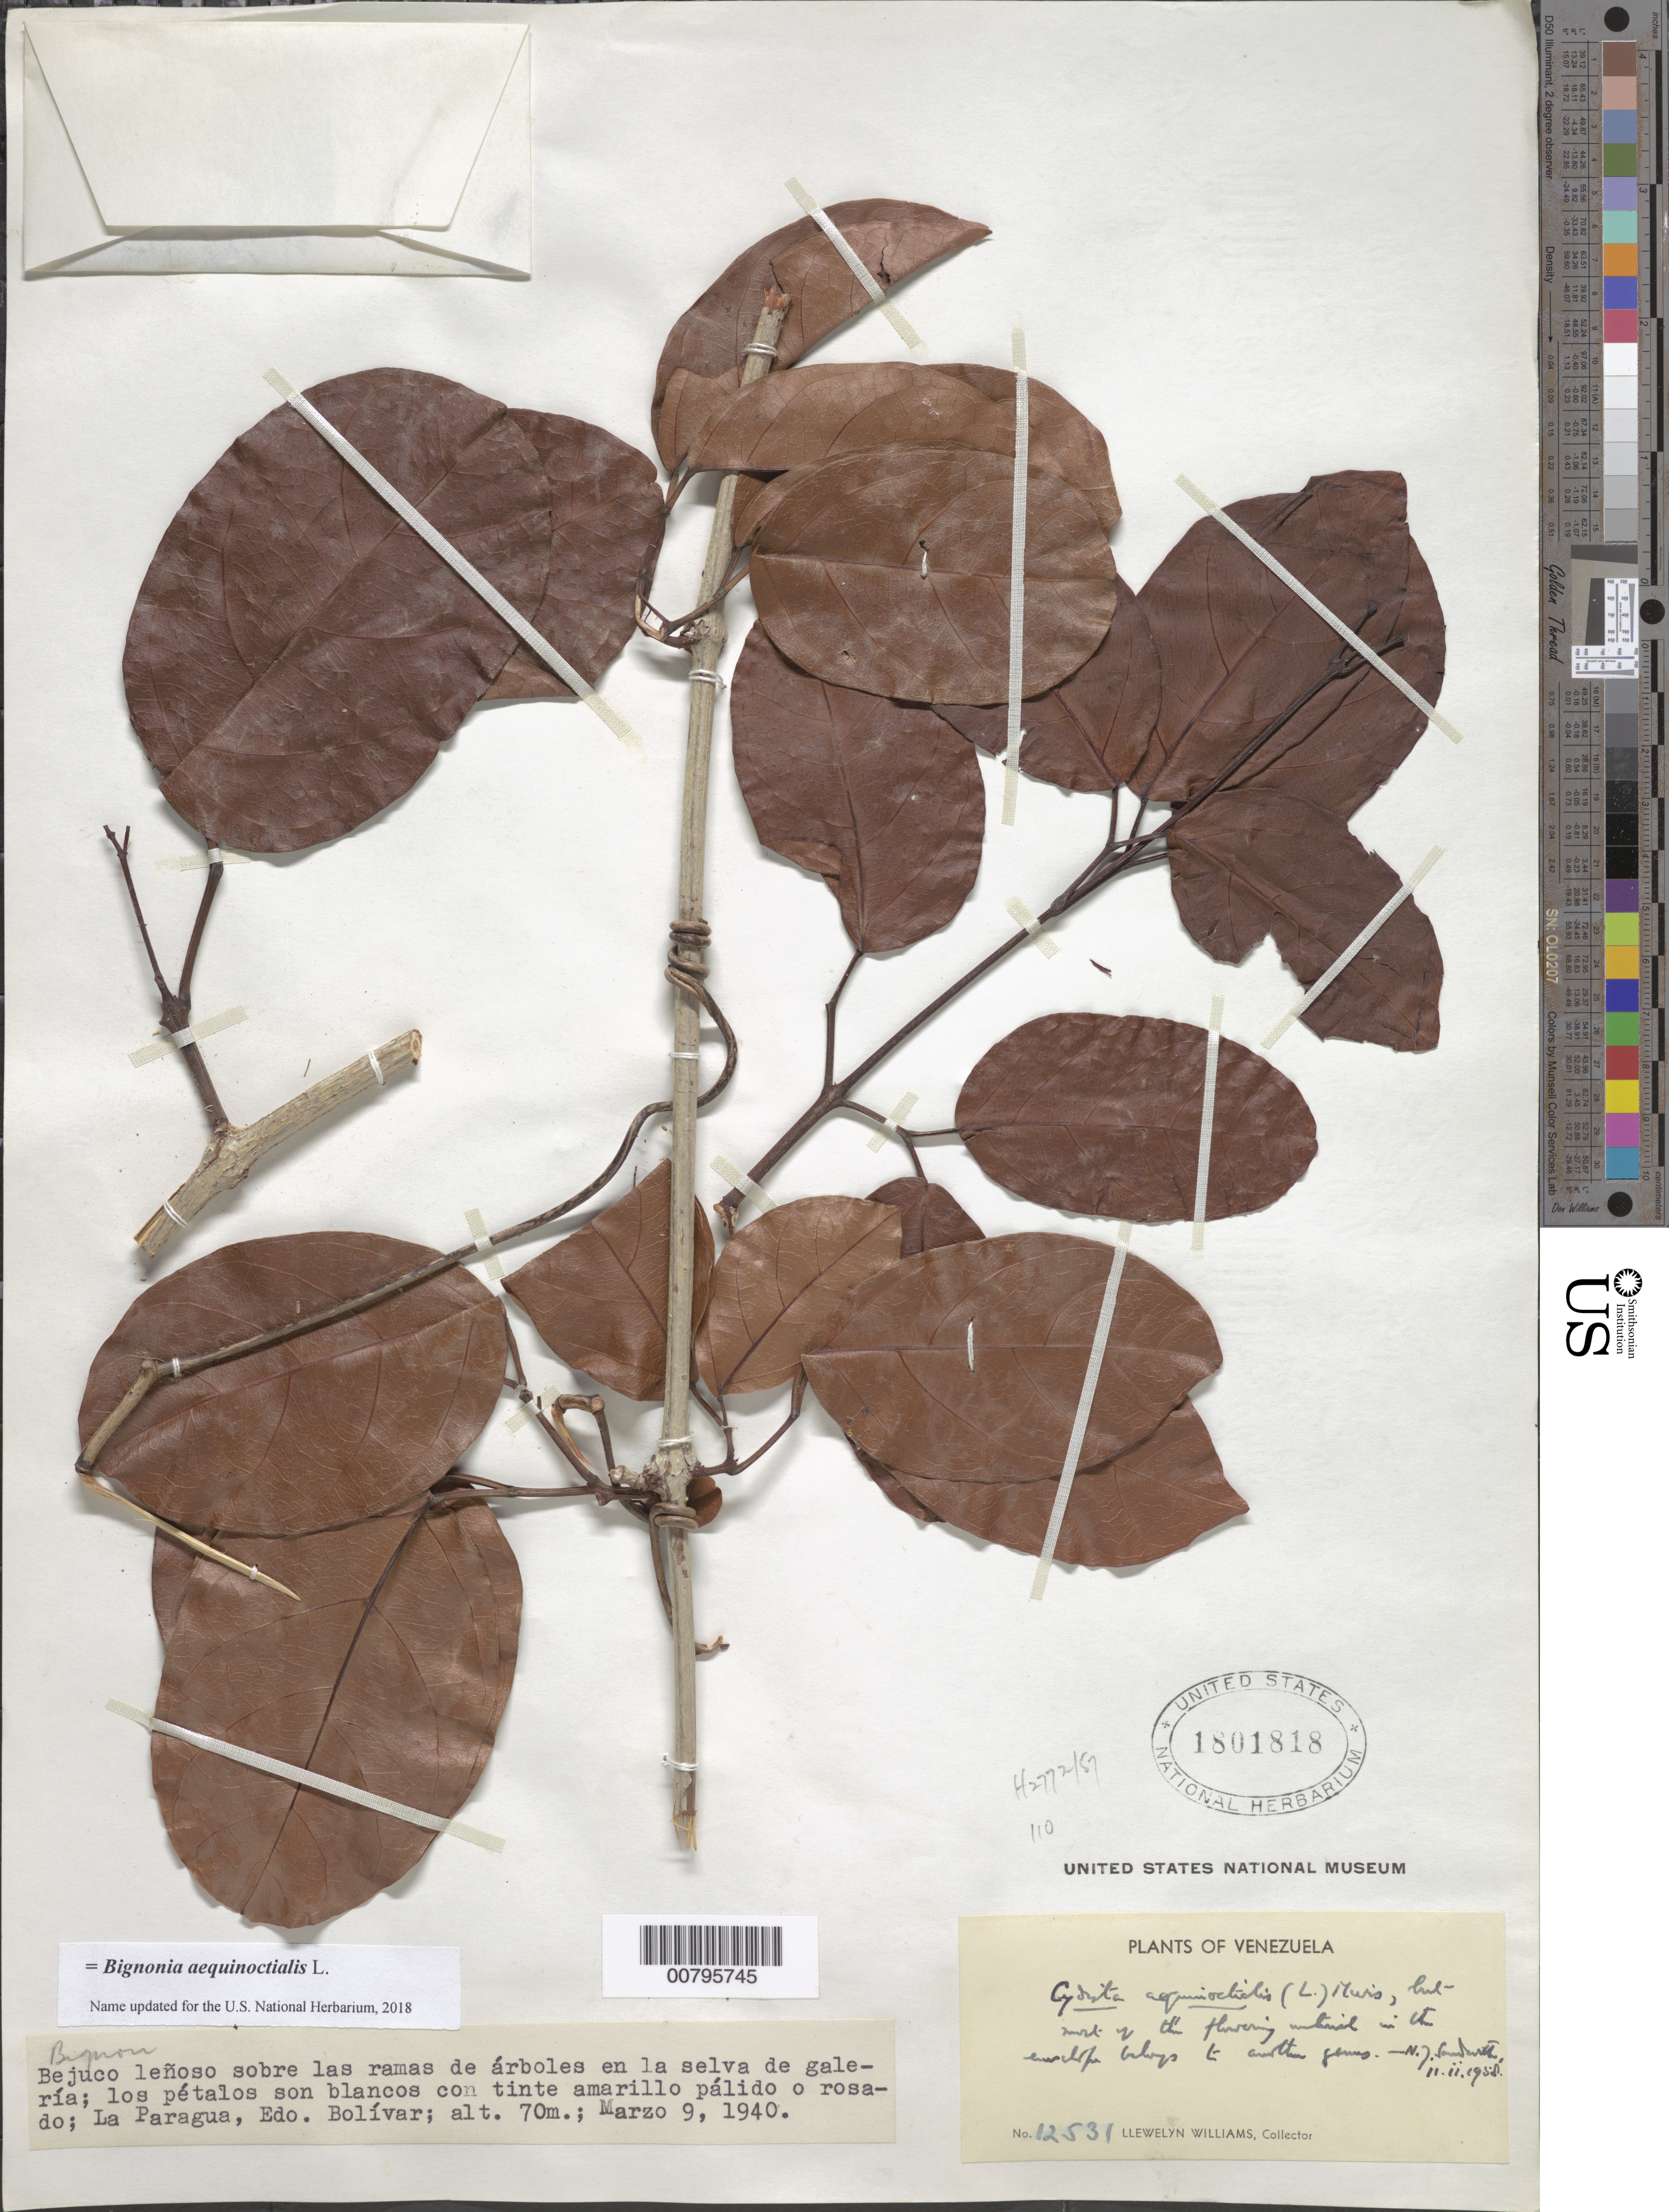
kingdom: Plantae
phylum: Tracheophyta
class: Magnoliopsida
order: Lamiales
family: Bignoniaceae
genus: Bignonia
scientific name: Bignonia aequinoctialis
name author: L.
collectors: Ll. Williams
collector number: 12531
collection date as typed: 9-Mar-40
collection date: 1940-03-09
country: Venezuela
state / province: Bolívar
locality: La Paragua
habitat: Bejuco lenoso sobre las ramas de arboles en la selva de galeria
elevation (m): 70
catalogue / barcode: US 1801818